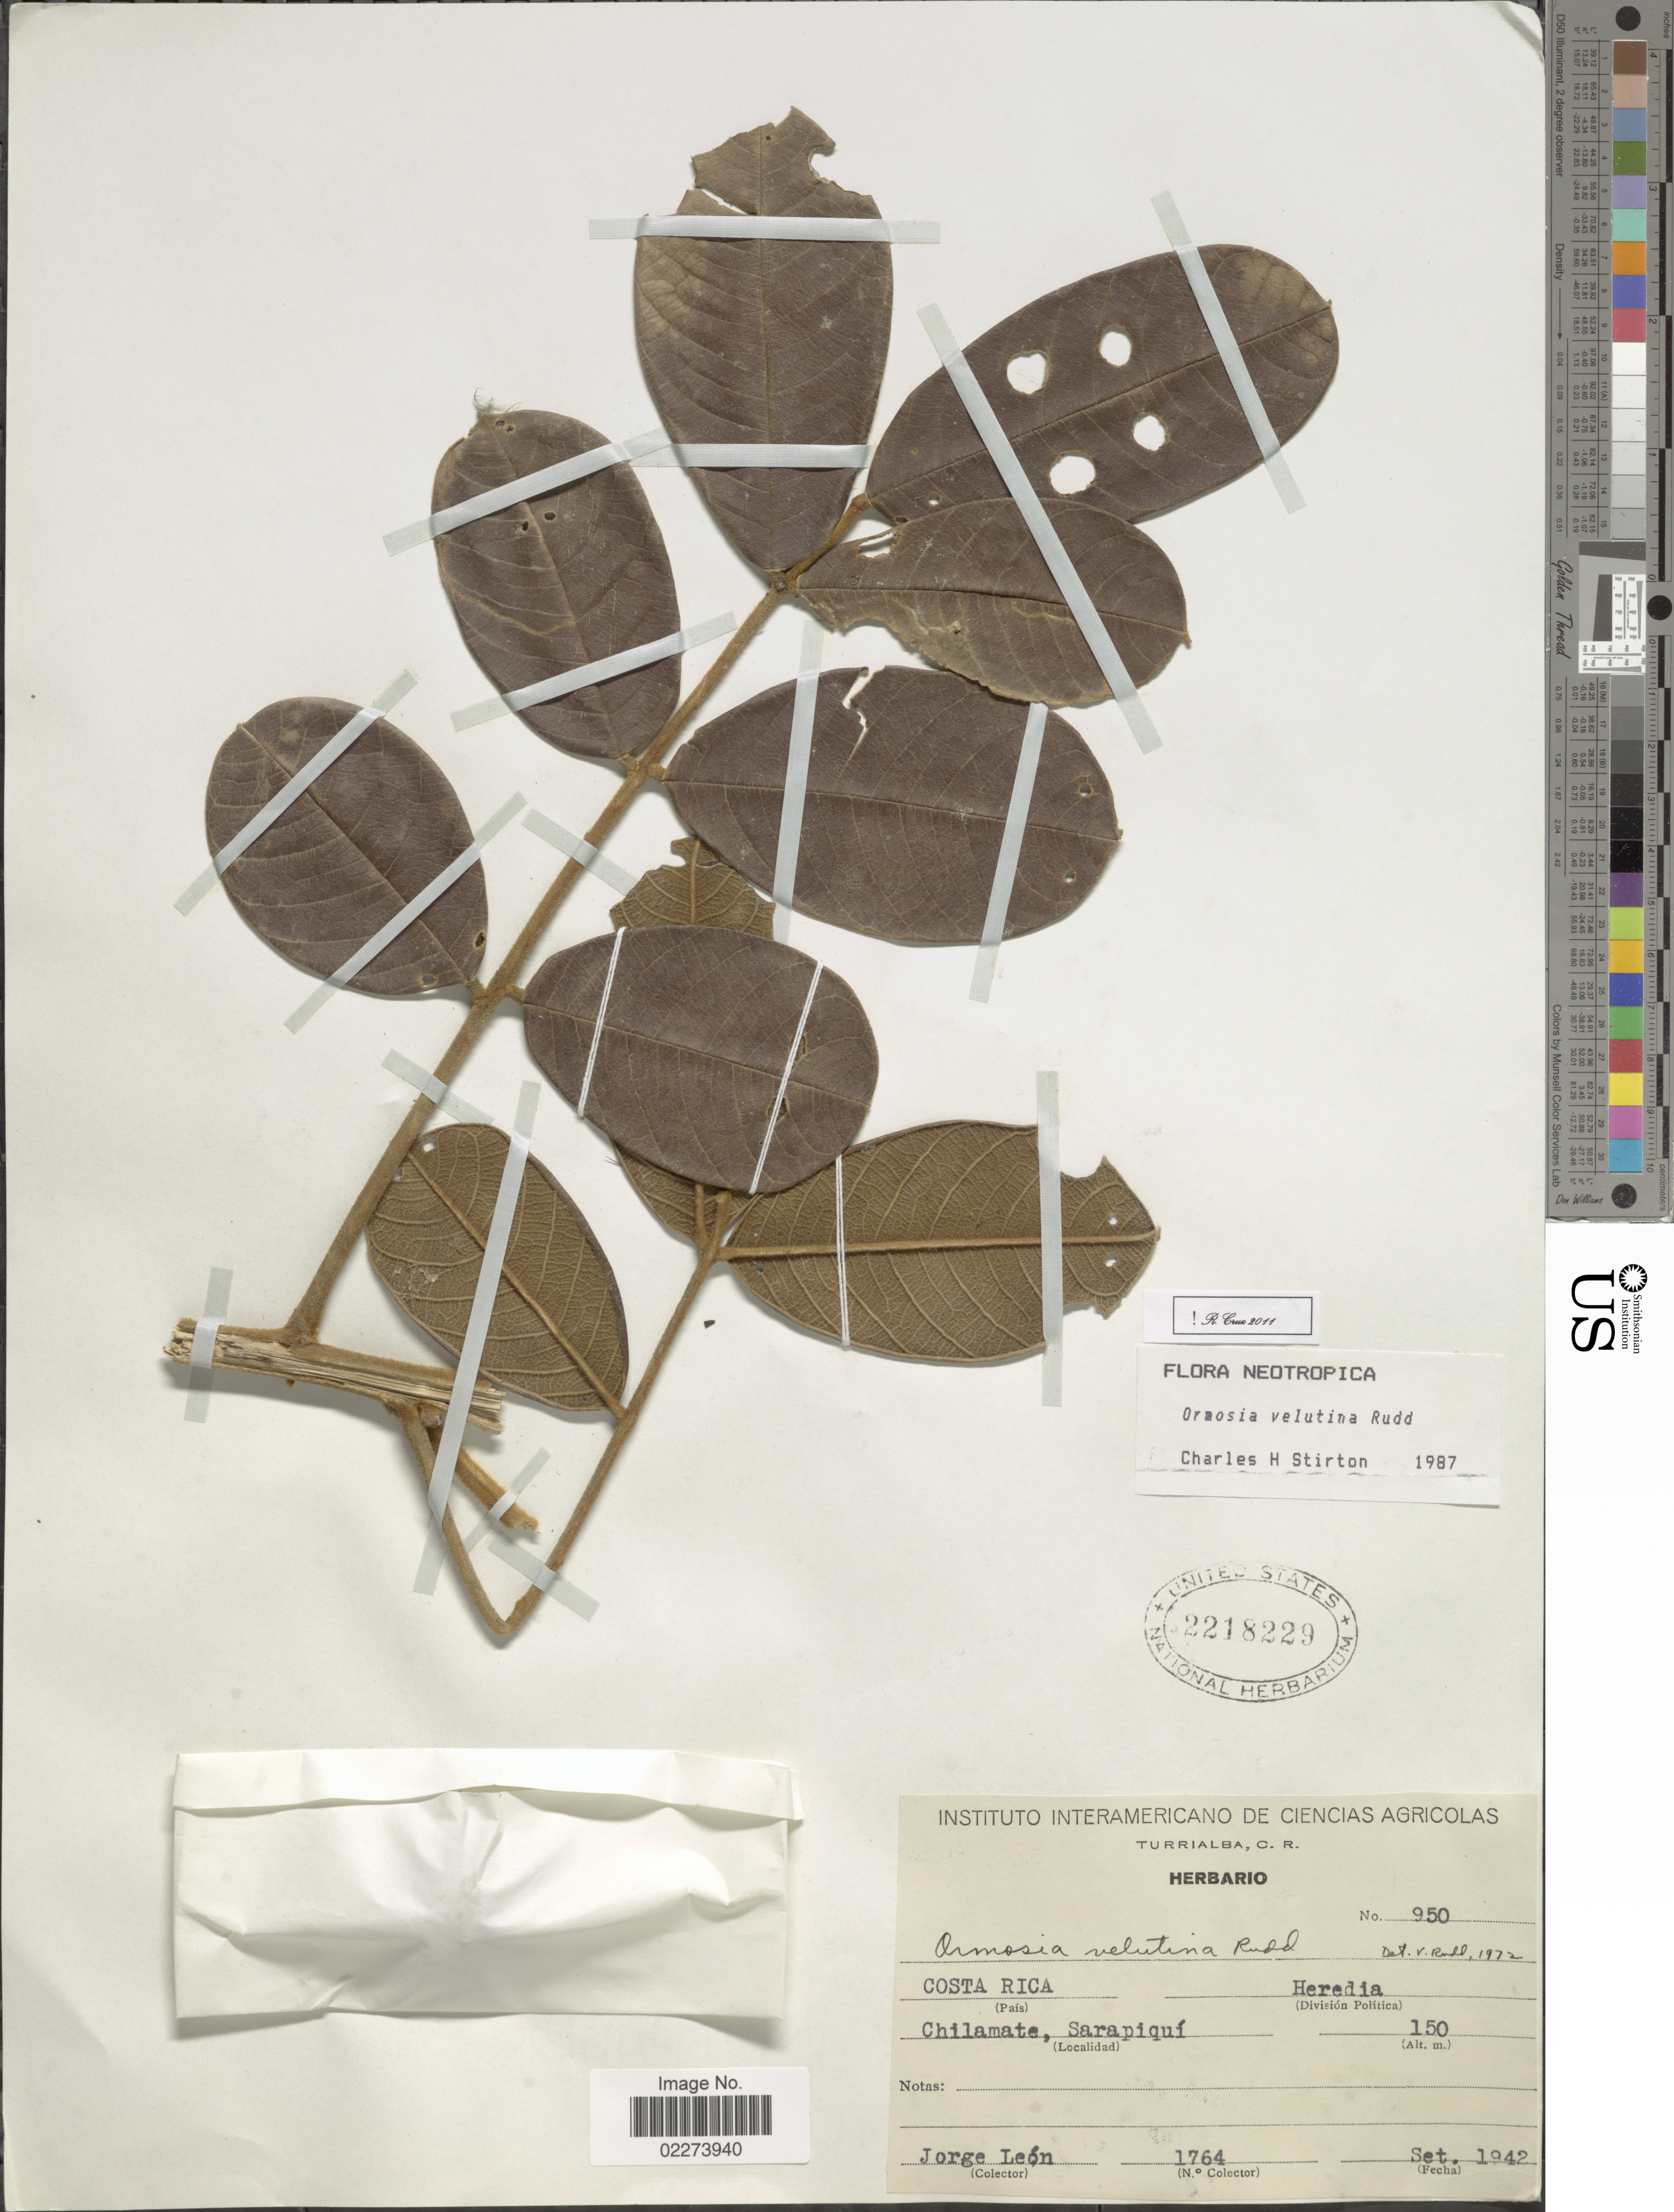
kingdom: Plantae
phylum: Tracheophyta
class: Magnoliopsida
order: Fabales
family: Fabaceae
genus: Ormosia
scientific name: Ormosia velutina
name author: Rudd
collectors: J. León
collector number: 1764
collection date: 1942-09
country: Costa Rica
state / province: Heredia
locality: Costa Rica, Heredia, Chilamate, Sarapiqui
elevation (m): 150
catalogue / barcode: US 2218229